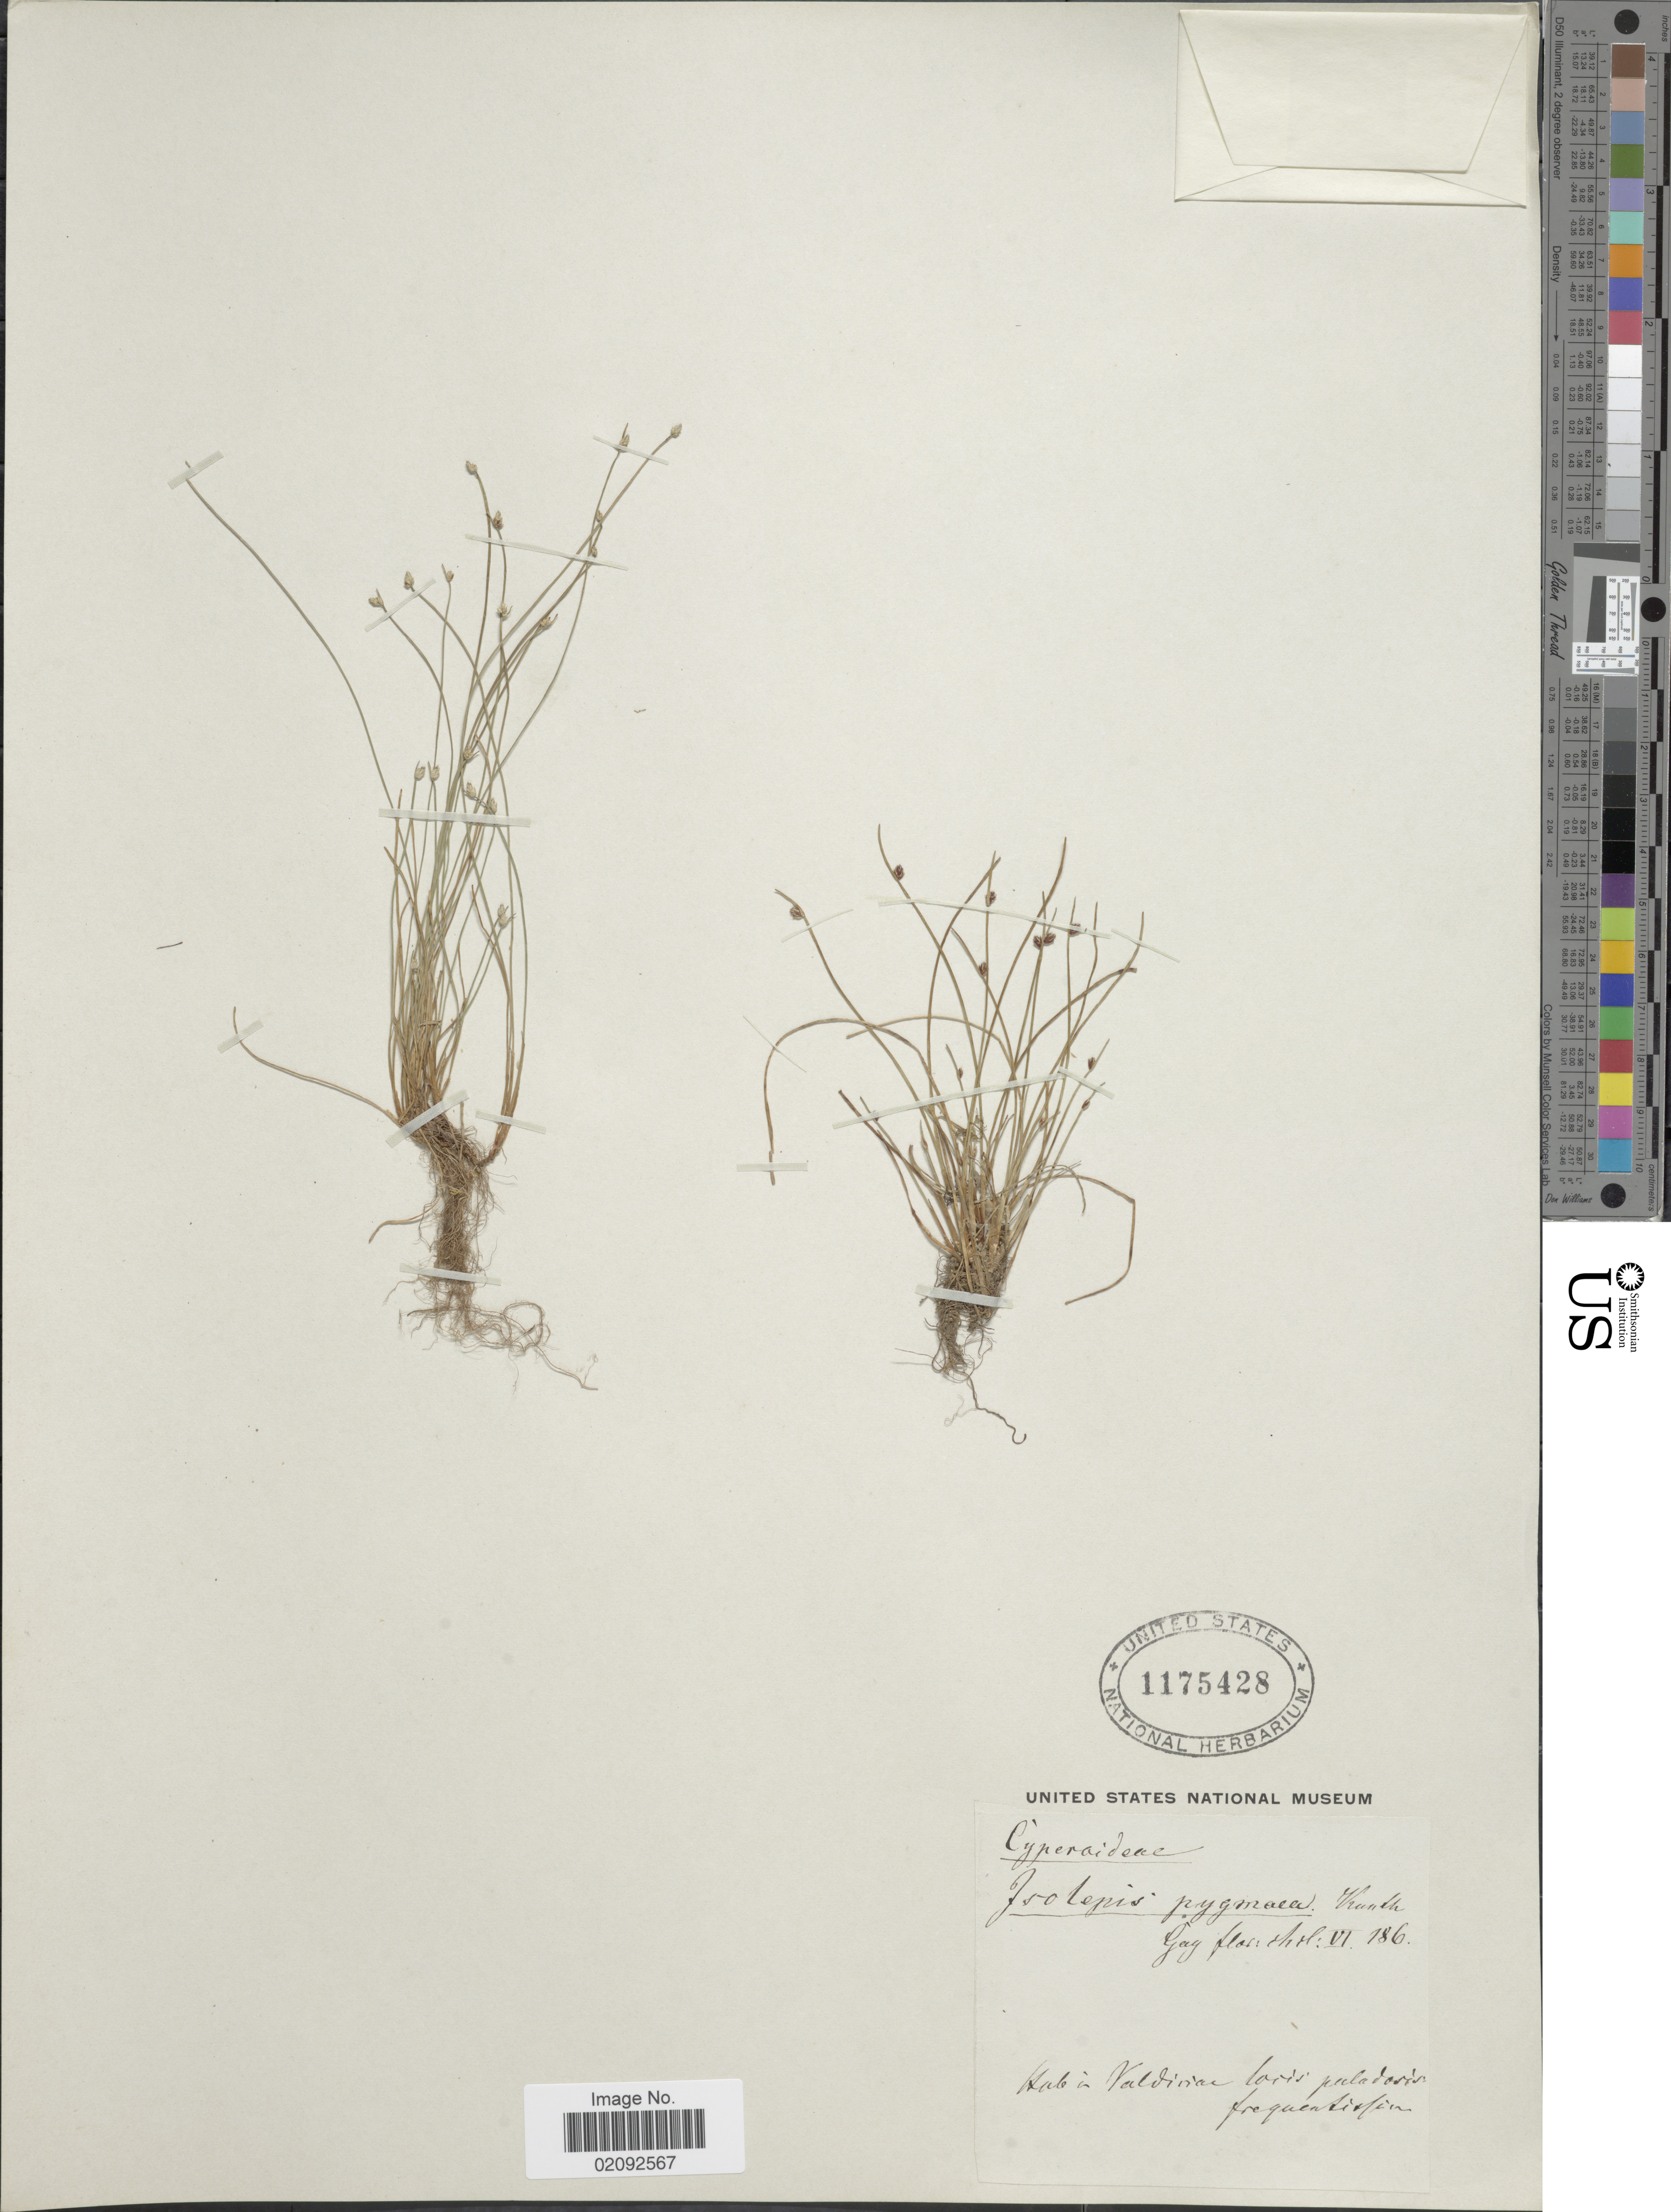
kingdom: Plantae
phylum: Tracheophyta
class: Liliopsida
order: Poales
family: Cyperaceae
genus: Isolepis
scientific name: Isolepis cernua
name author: (Vahl) Roem. & Schult.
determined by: Strong, Mark T., (BOT), Smithsonian Institution - National Museum of Natural History (UNITED STATES)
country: Chile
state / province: Los Ríos (XIV)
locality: Hab in Valdiviae.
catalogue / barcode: US 1175428